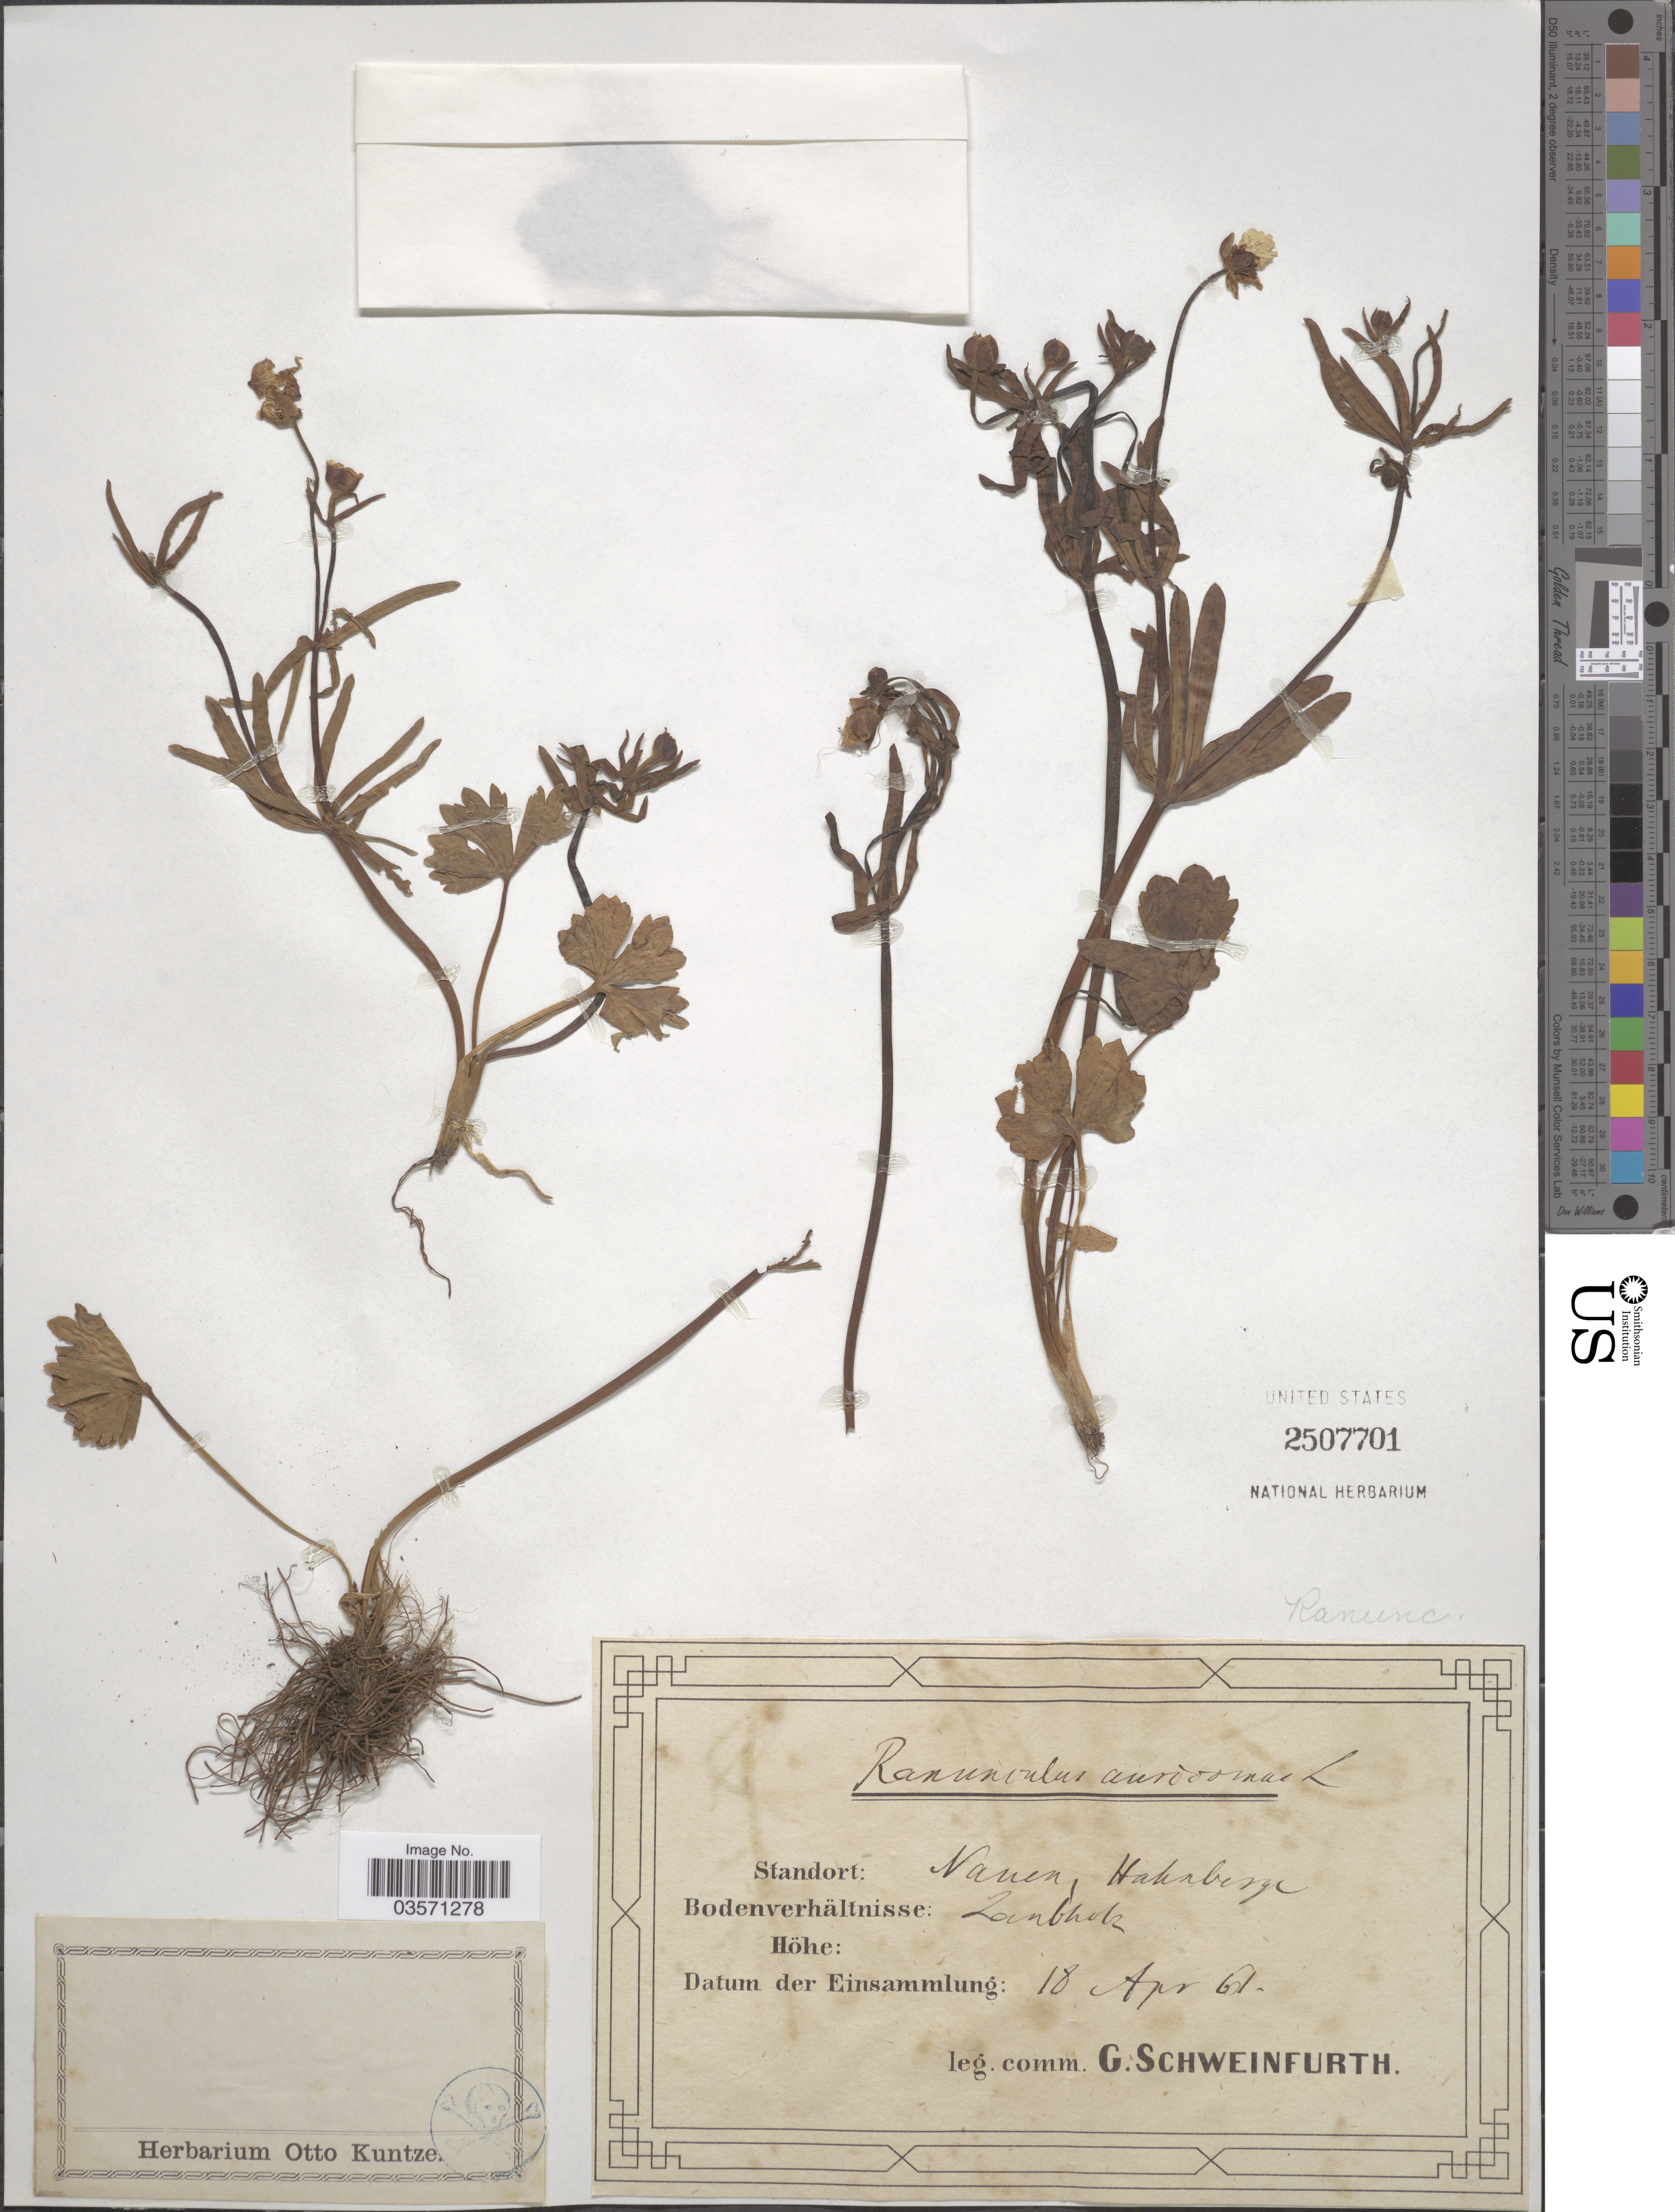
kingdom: Plantae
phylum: Tracheophyta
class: Magnoliopsida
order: Ranunculales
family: Ranunculaceae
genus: Ranunculus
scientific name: Ranunculus auricomus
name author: L.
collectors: G. A. Schweinfurth (herbarium)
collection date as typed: Transcribed d/m/y: 18/4/61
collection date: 1861-04-18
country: Germany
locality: Nauen, Hahnberge. Zanbholz. [interpreted]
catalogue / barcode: US 2507701